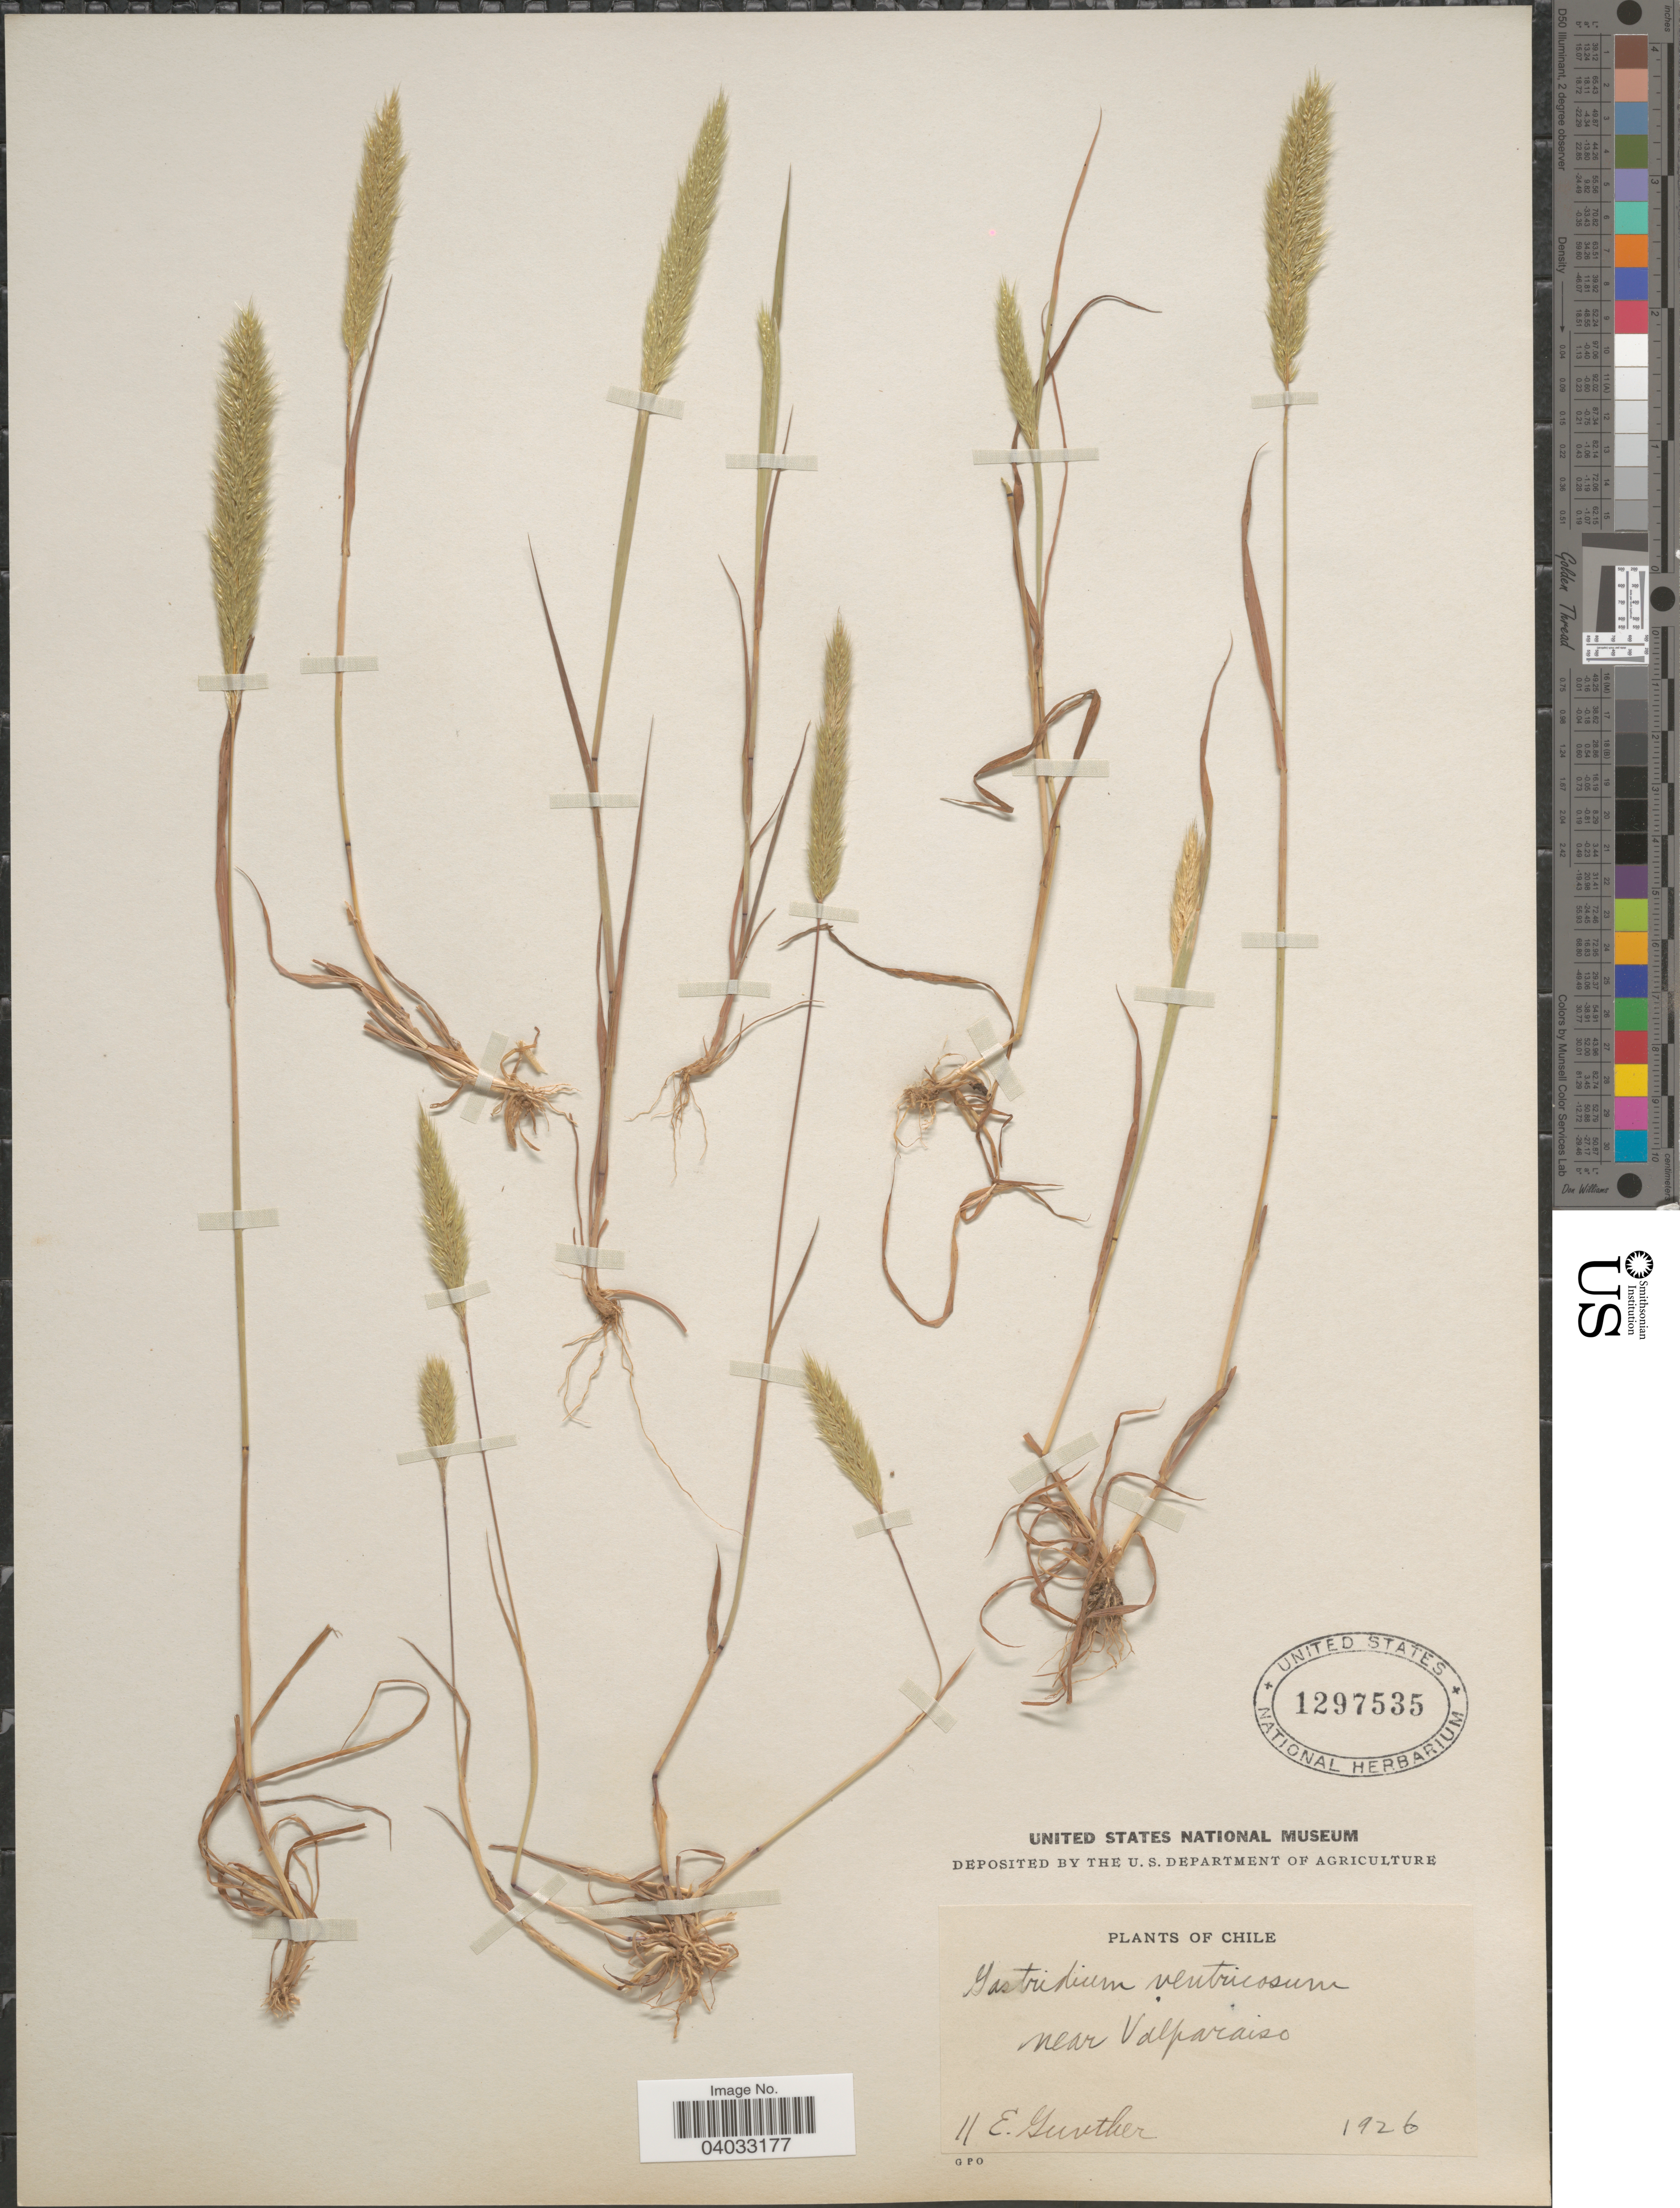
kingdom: Plantae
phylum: Tracheophyta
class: Liliopsida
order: Poales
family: Poaceae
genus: Gastridium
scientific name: Gastridium ventricosum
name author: (Gouan) Schinz & Thell.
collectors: E. Gunther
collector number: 11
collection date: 1926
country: Chile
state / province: Valparaíso (V)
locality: Near Valparaiso.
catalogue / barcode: US 1297535